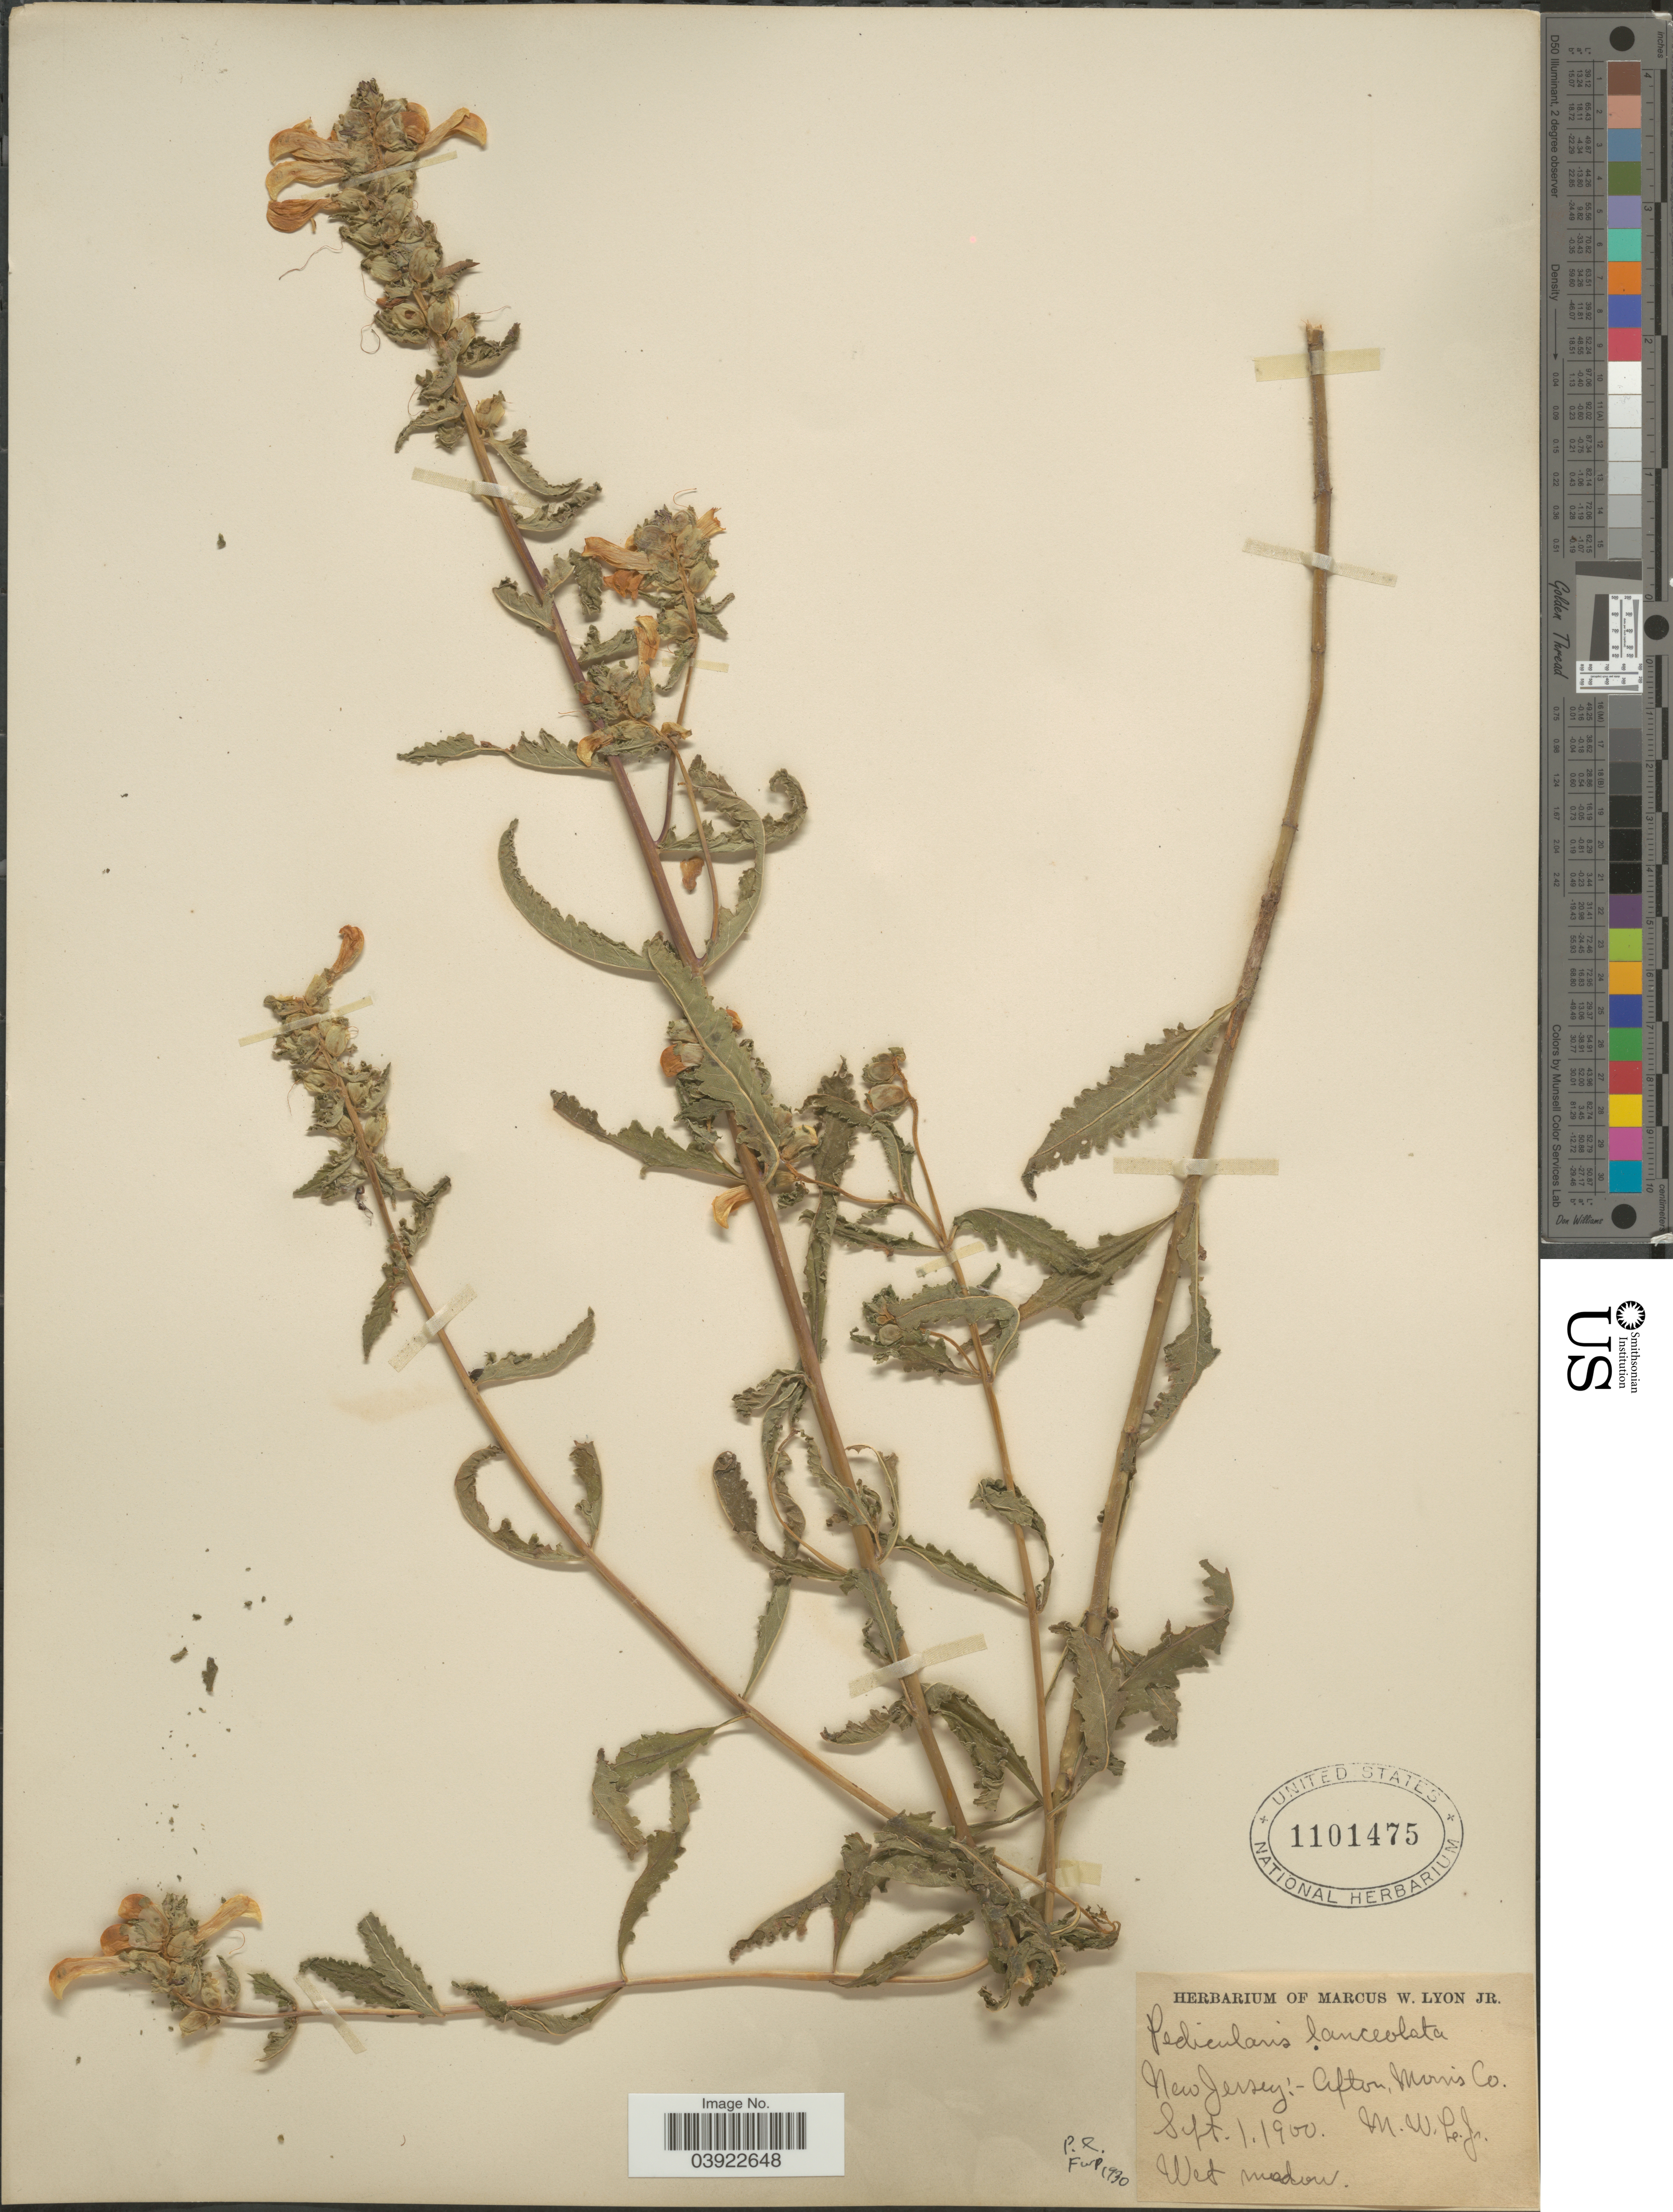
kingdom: Plantae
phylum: Tracheophyta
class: Magnoliopsida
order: Lamiales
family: Orobanchaceae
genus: Pedicularis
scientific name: Pedicularis lanceolata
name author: Michx.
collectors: M. W. Lyon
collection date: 1900-09-01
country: United States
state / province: New Jersey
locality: Afton, Morris Co.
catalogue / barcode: US 1101475